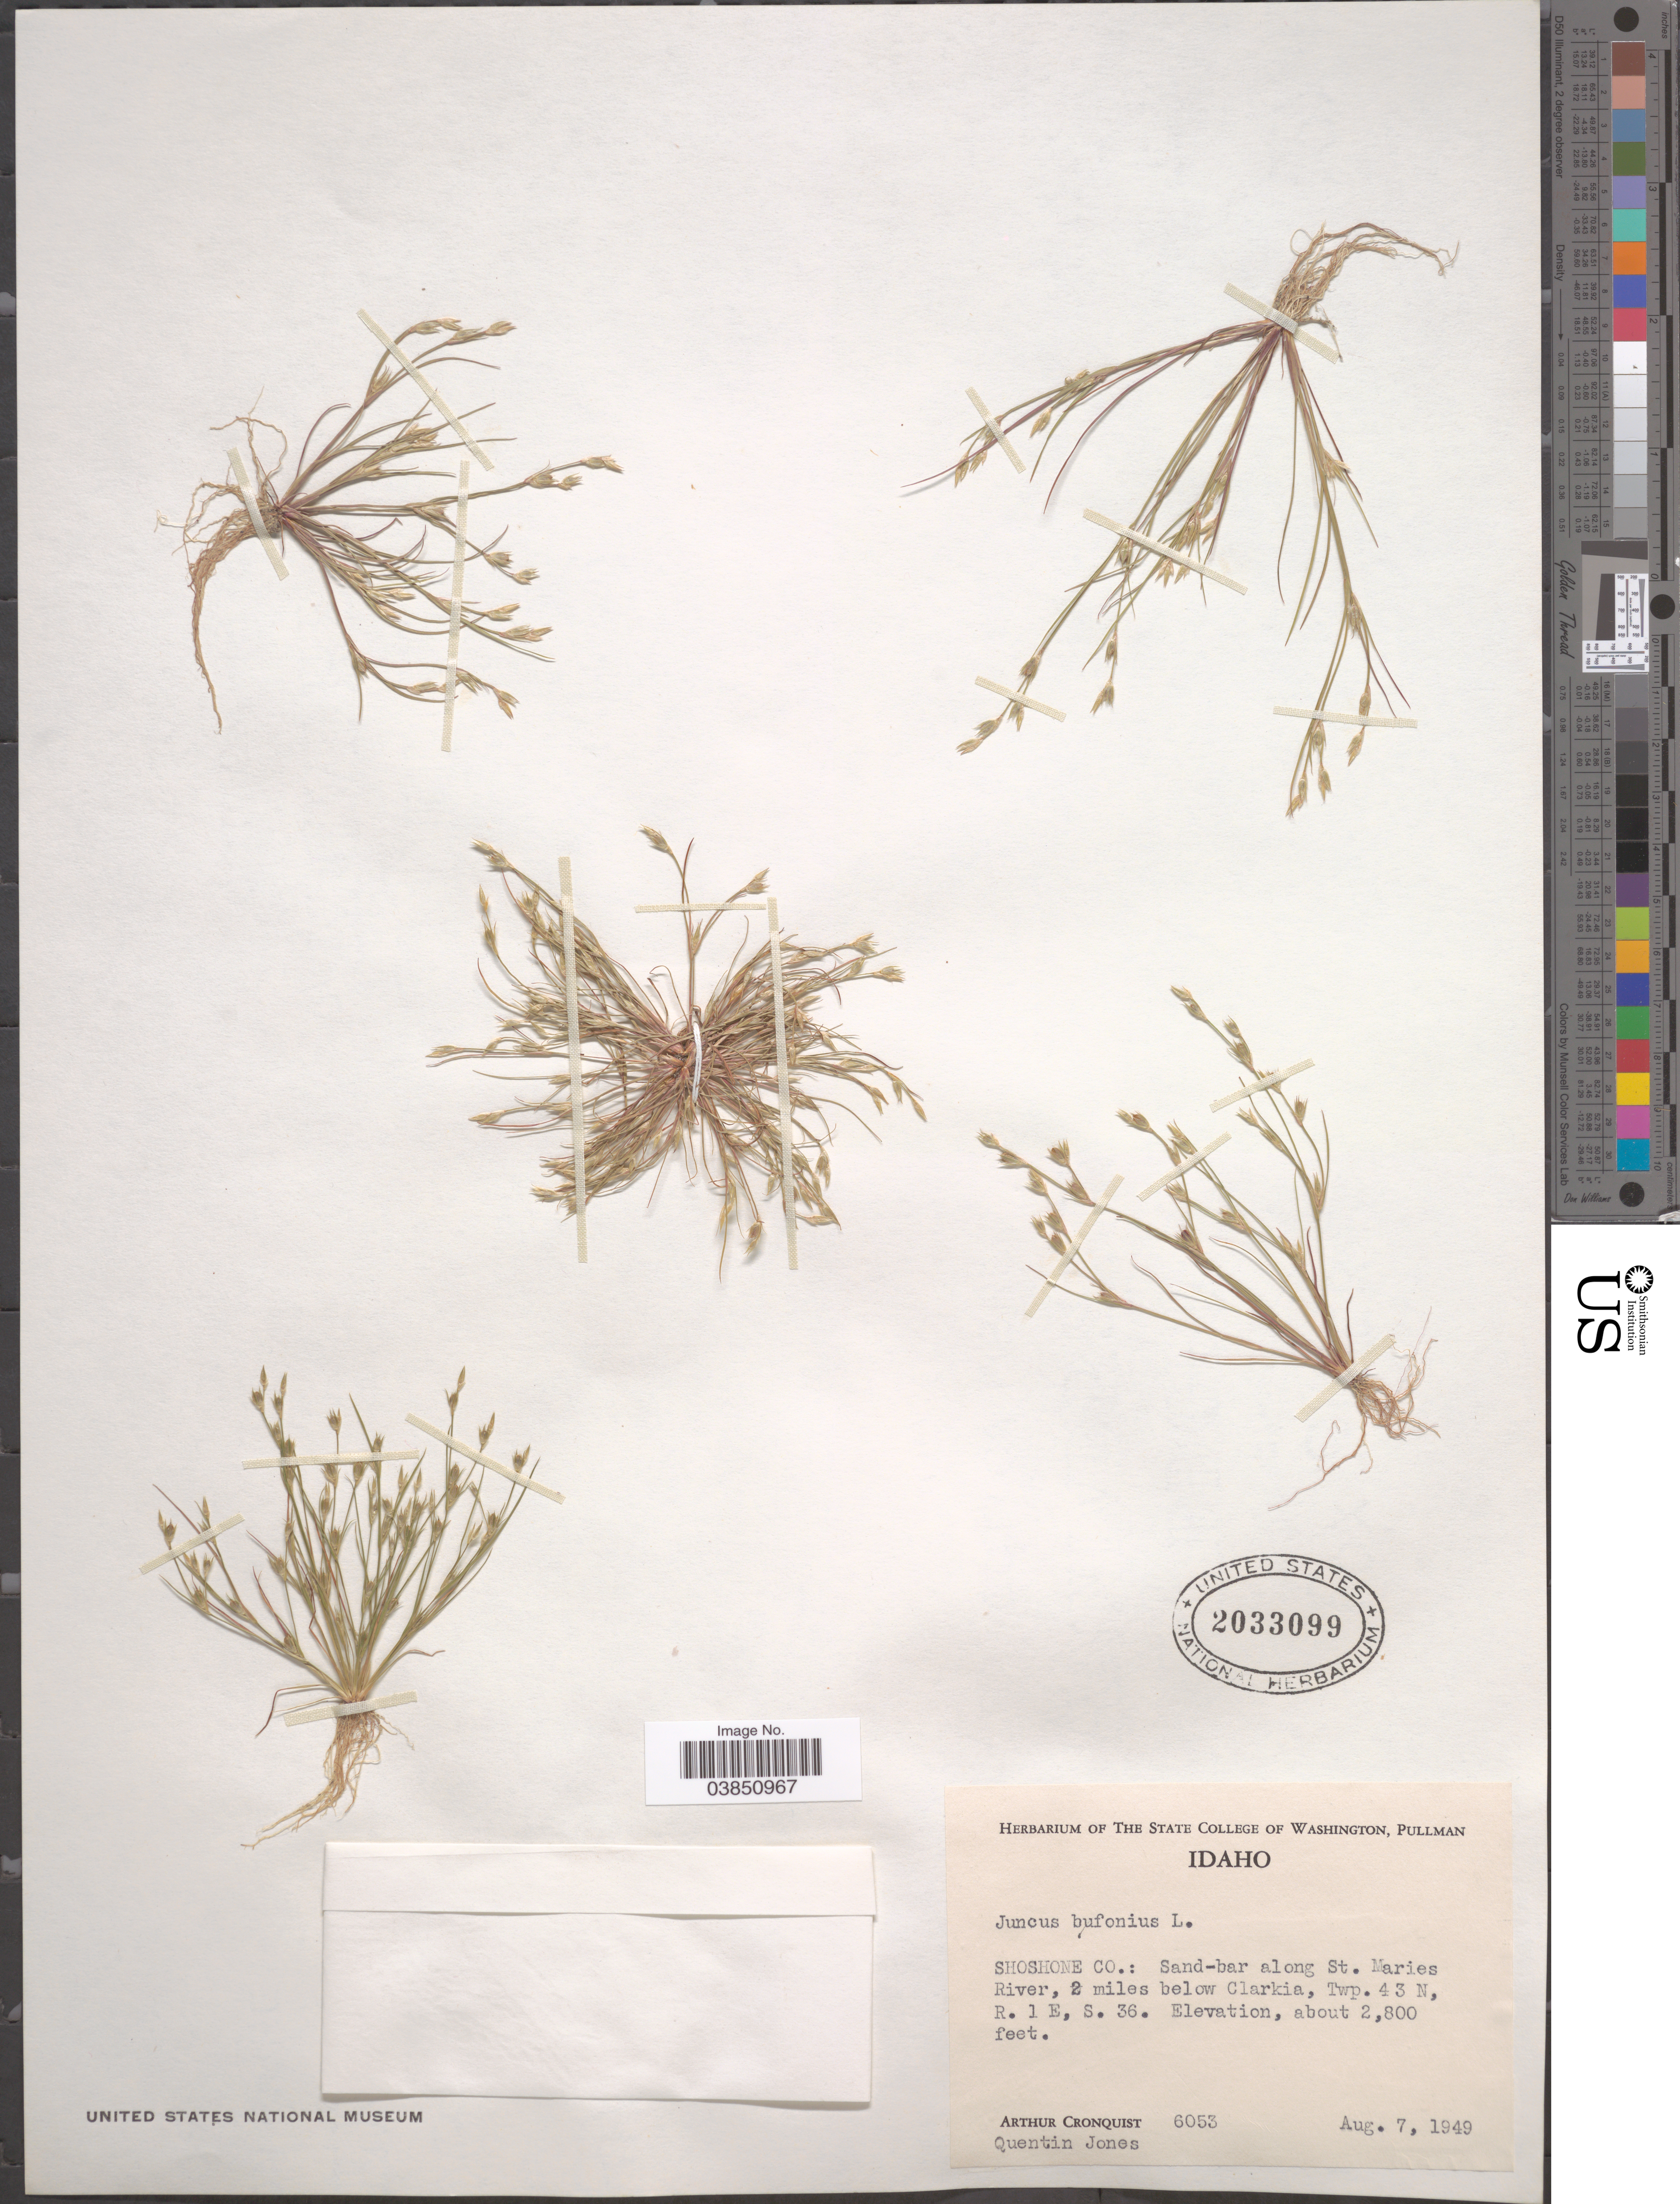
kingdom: Plantae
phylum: Tracheophyta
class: Liliopsida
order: Poales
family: Juncaceae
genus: Juncus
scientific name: Juncus bufonius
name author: L.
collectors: A. J. Cronquist & Q. Jones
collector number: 6053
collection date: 1949-08-07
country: United States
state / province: Idaho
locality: Shoshone Co.: Sand-bar along St. Maries River, 2 miles below Clarkia, Twp. 43 N, R. 1 E, S. 36.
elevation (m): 853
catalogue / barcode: US 2033099